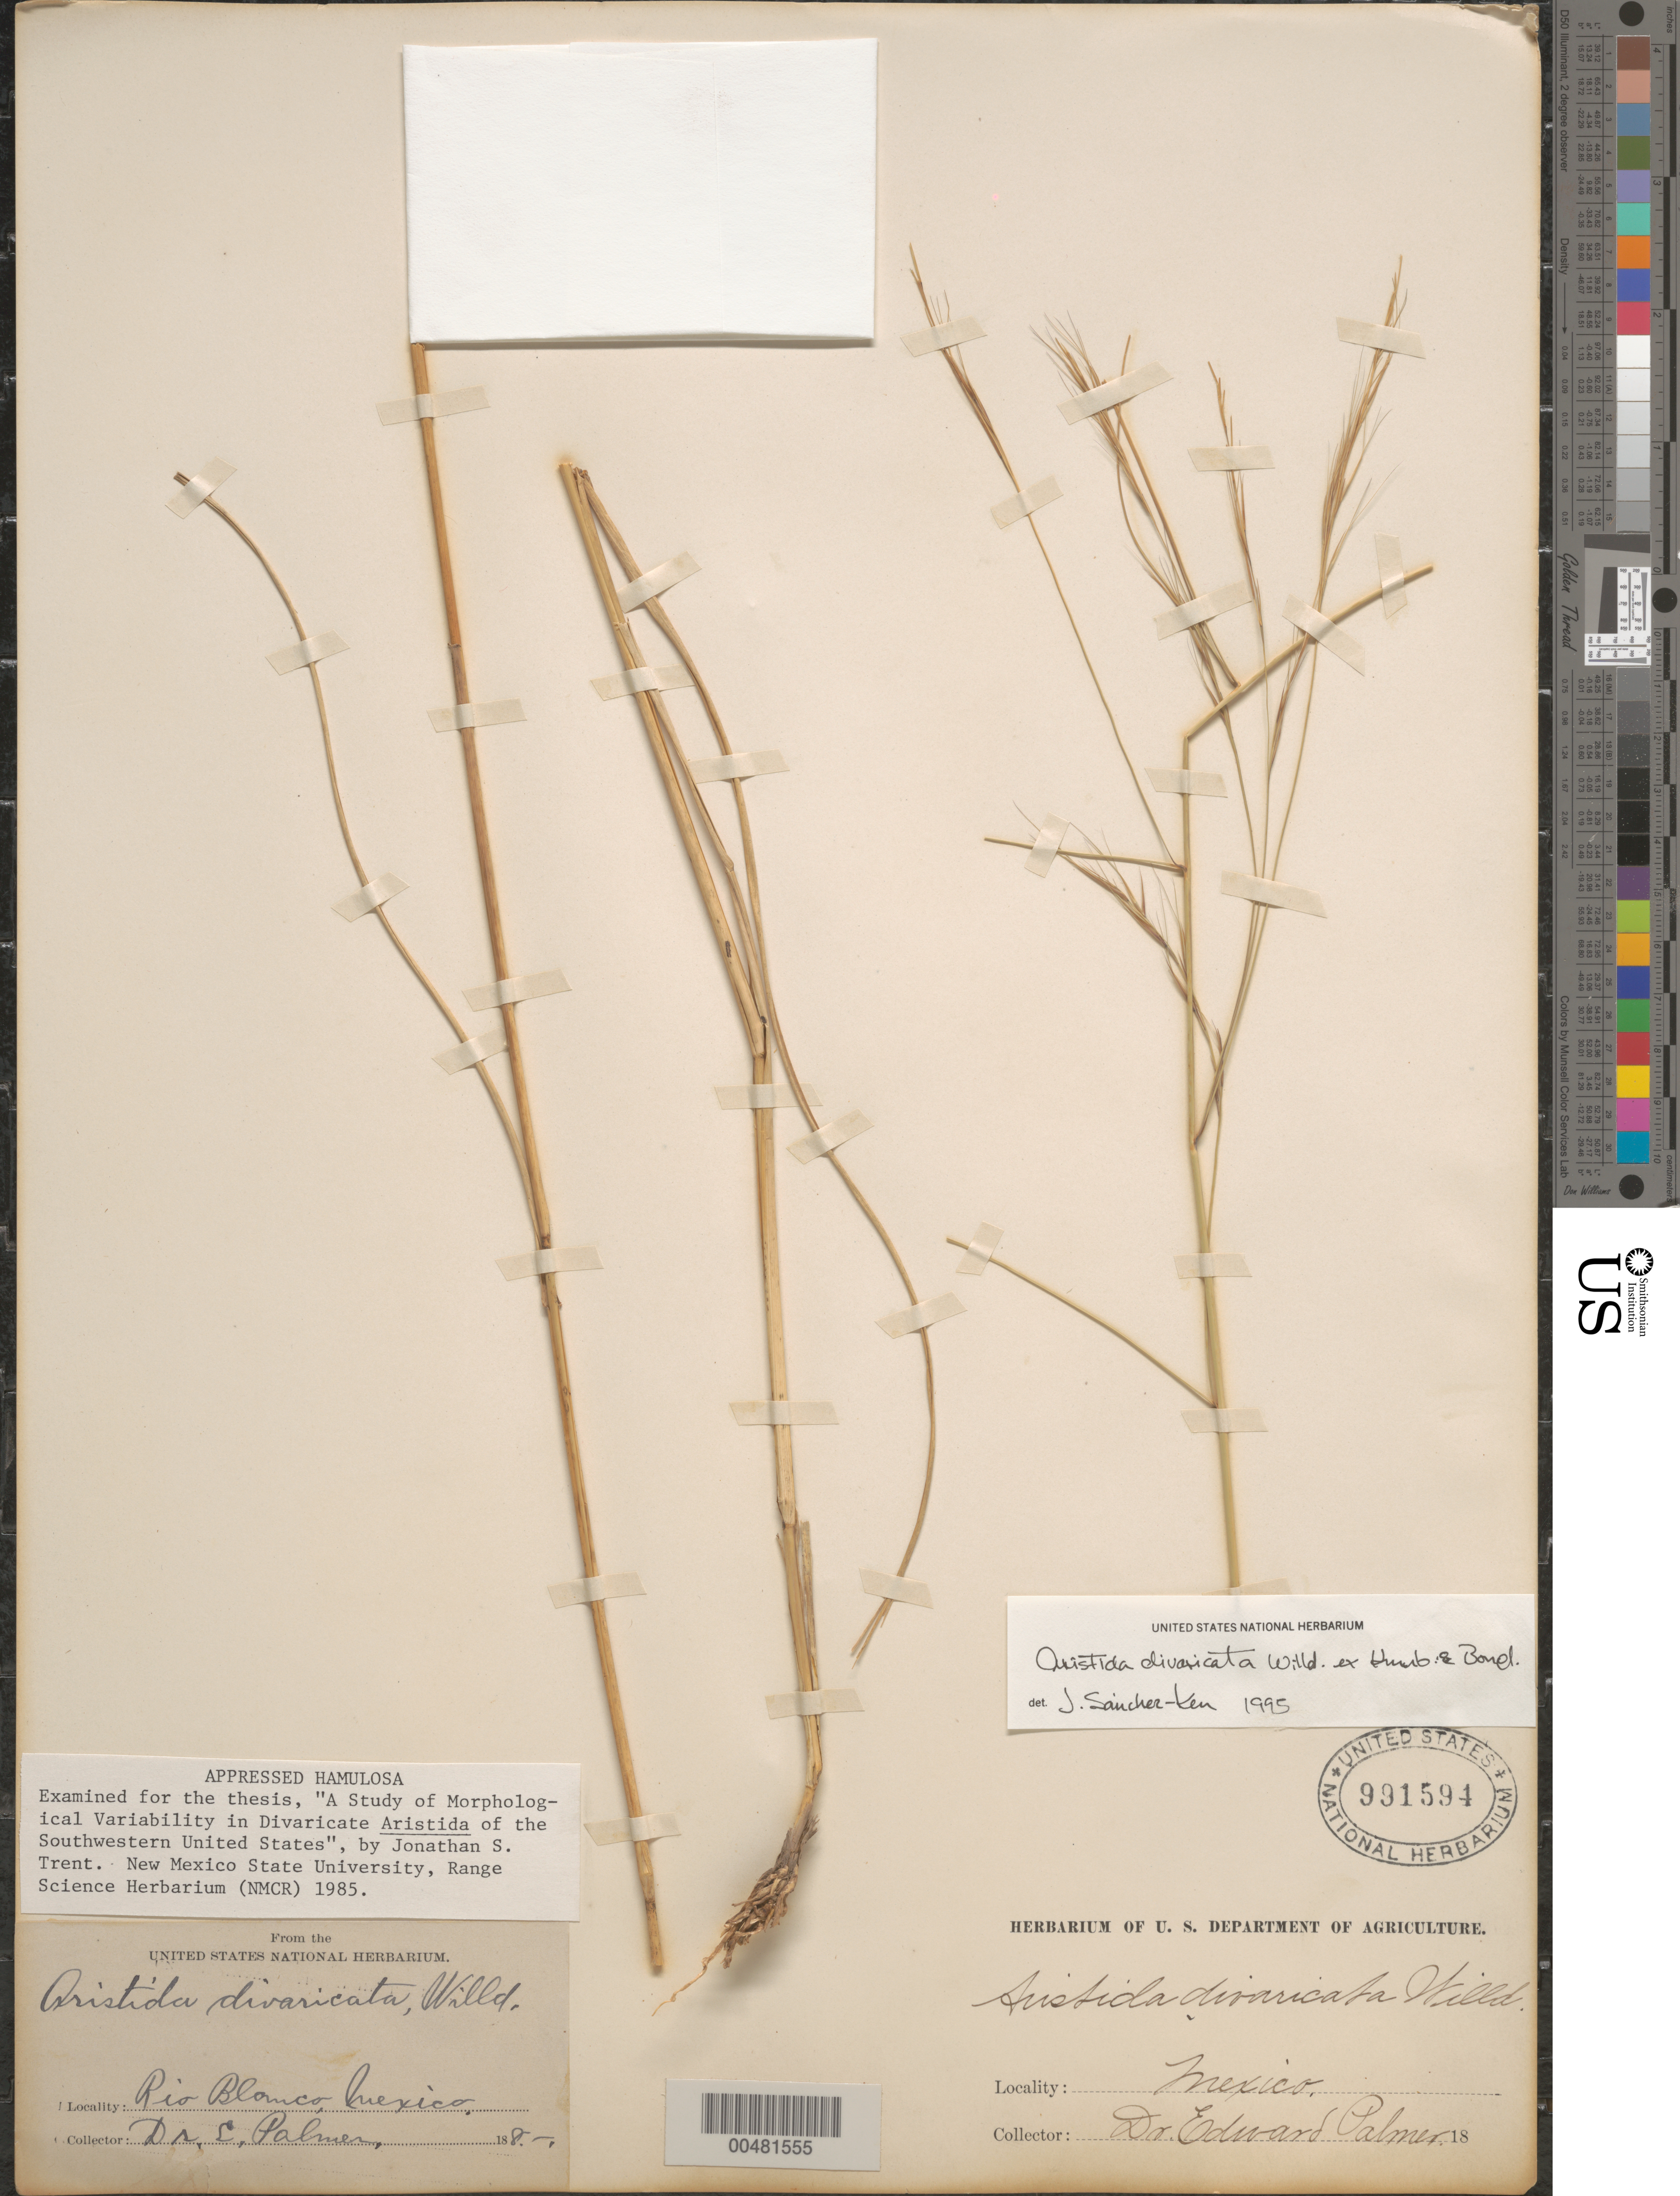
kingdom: Plantae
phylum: Tracheophyta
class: Liliopsida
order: Poales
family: Poaceae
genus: Aristida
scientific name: Aristida divaricata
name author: Humb. & Bonpl. ex Willd.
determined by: Sánchez-Ken, J. G.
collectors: E. Palmer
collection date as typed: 1885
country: Mexico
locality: Rio Blanco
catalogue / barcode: US 991594